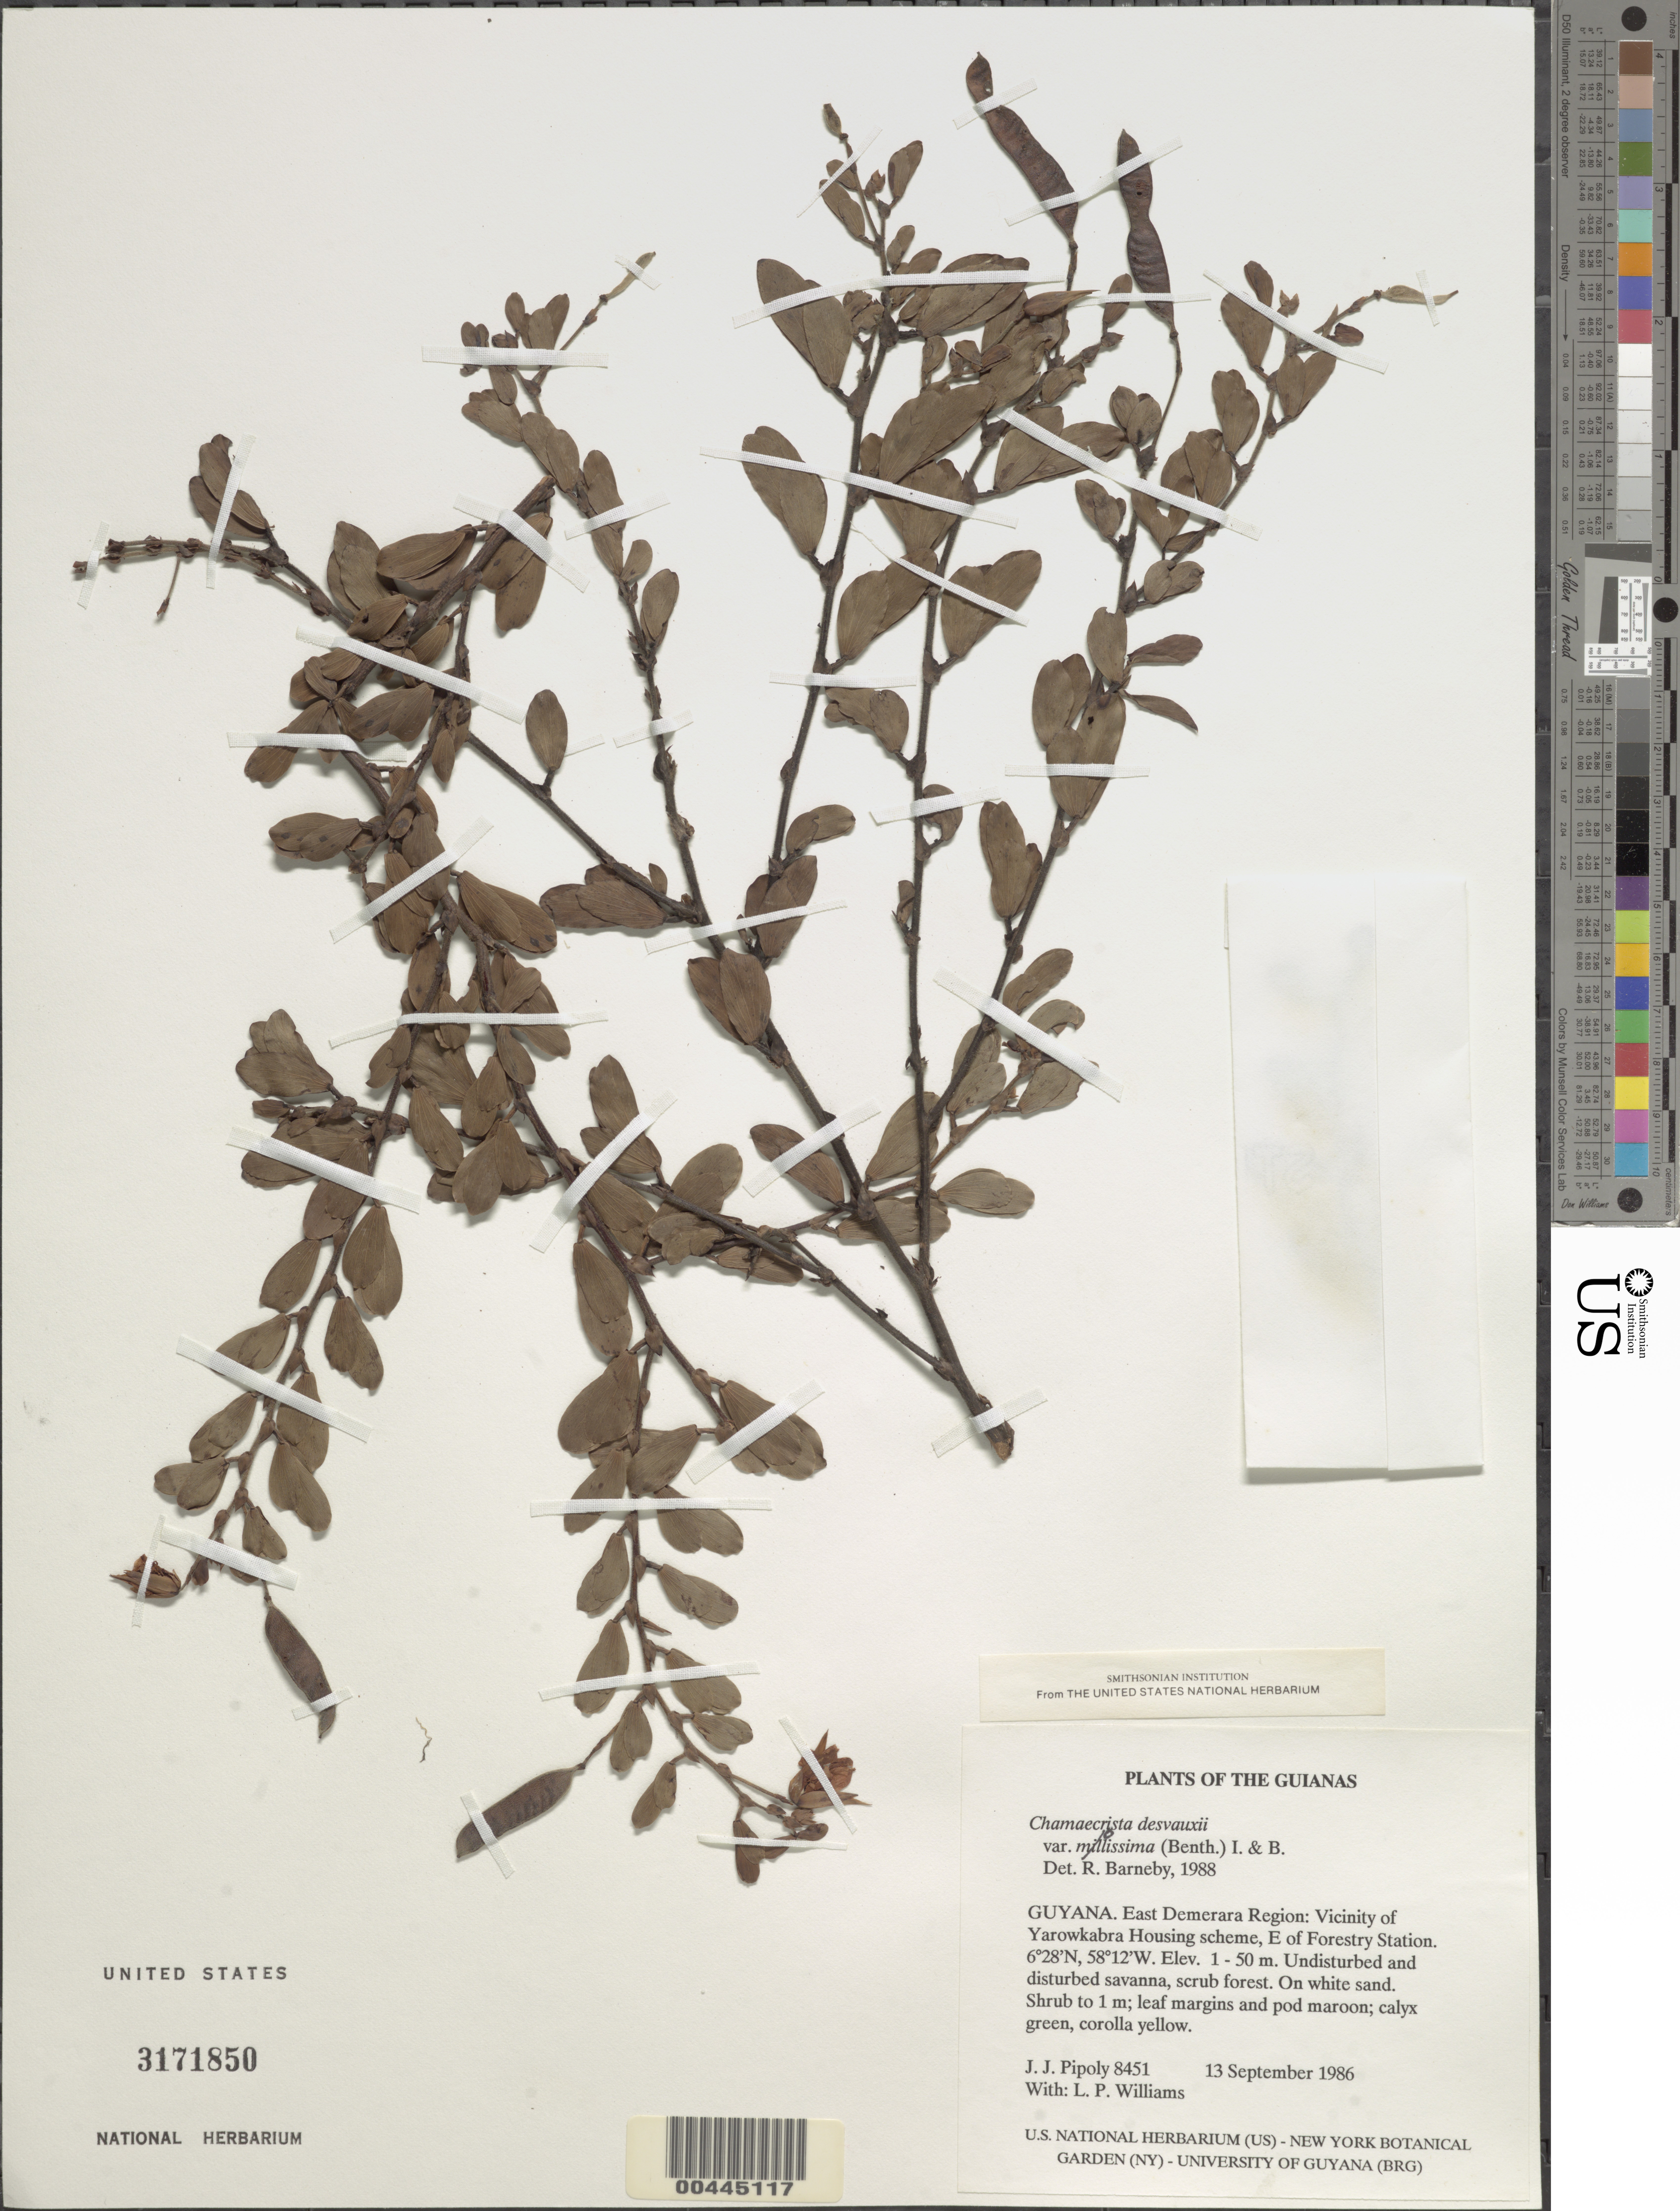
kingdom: Plantae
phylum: Tracheophyta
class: Magnoliopsida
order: Fabales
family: Fabaceae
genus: Chamaecrista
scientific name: Chamaecrista desvauxii var. mollissima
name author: (Benth.) H.S. Irwin & Barneby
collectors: J. J. Pipoly & L. P. Williams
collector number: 8451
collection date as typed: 13 Sep 1986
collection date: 1986-09-13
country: Guyana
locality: East demerara, yarowkabra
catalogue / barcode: US 3171850